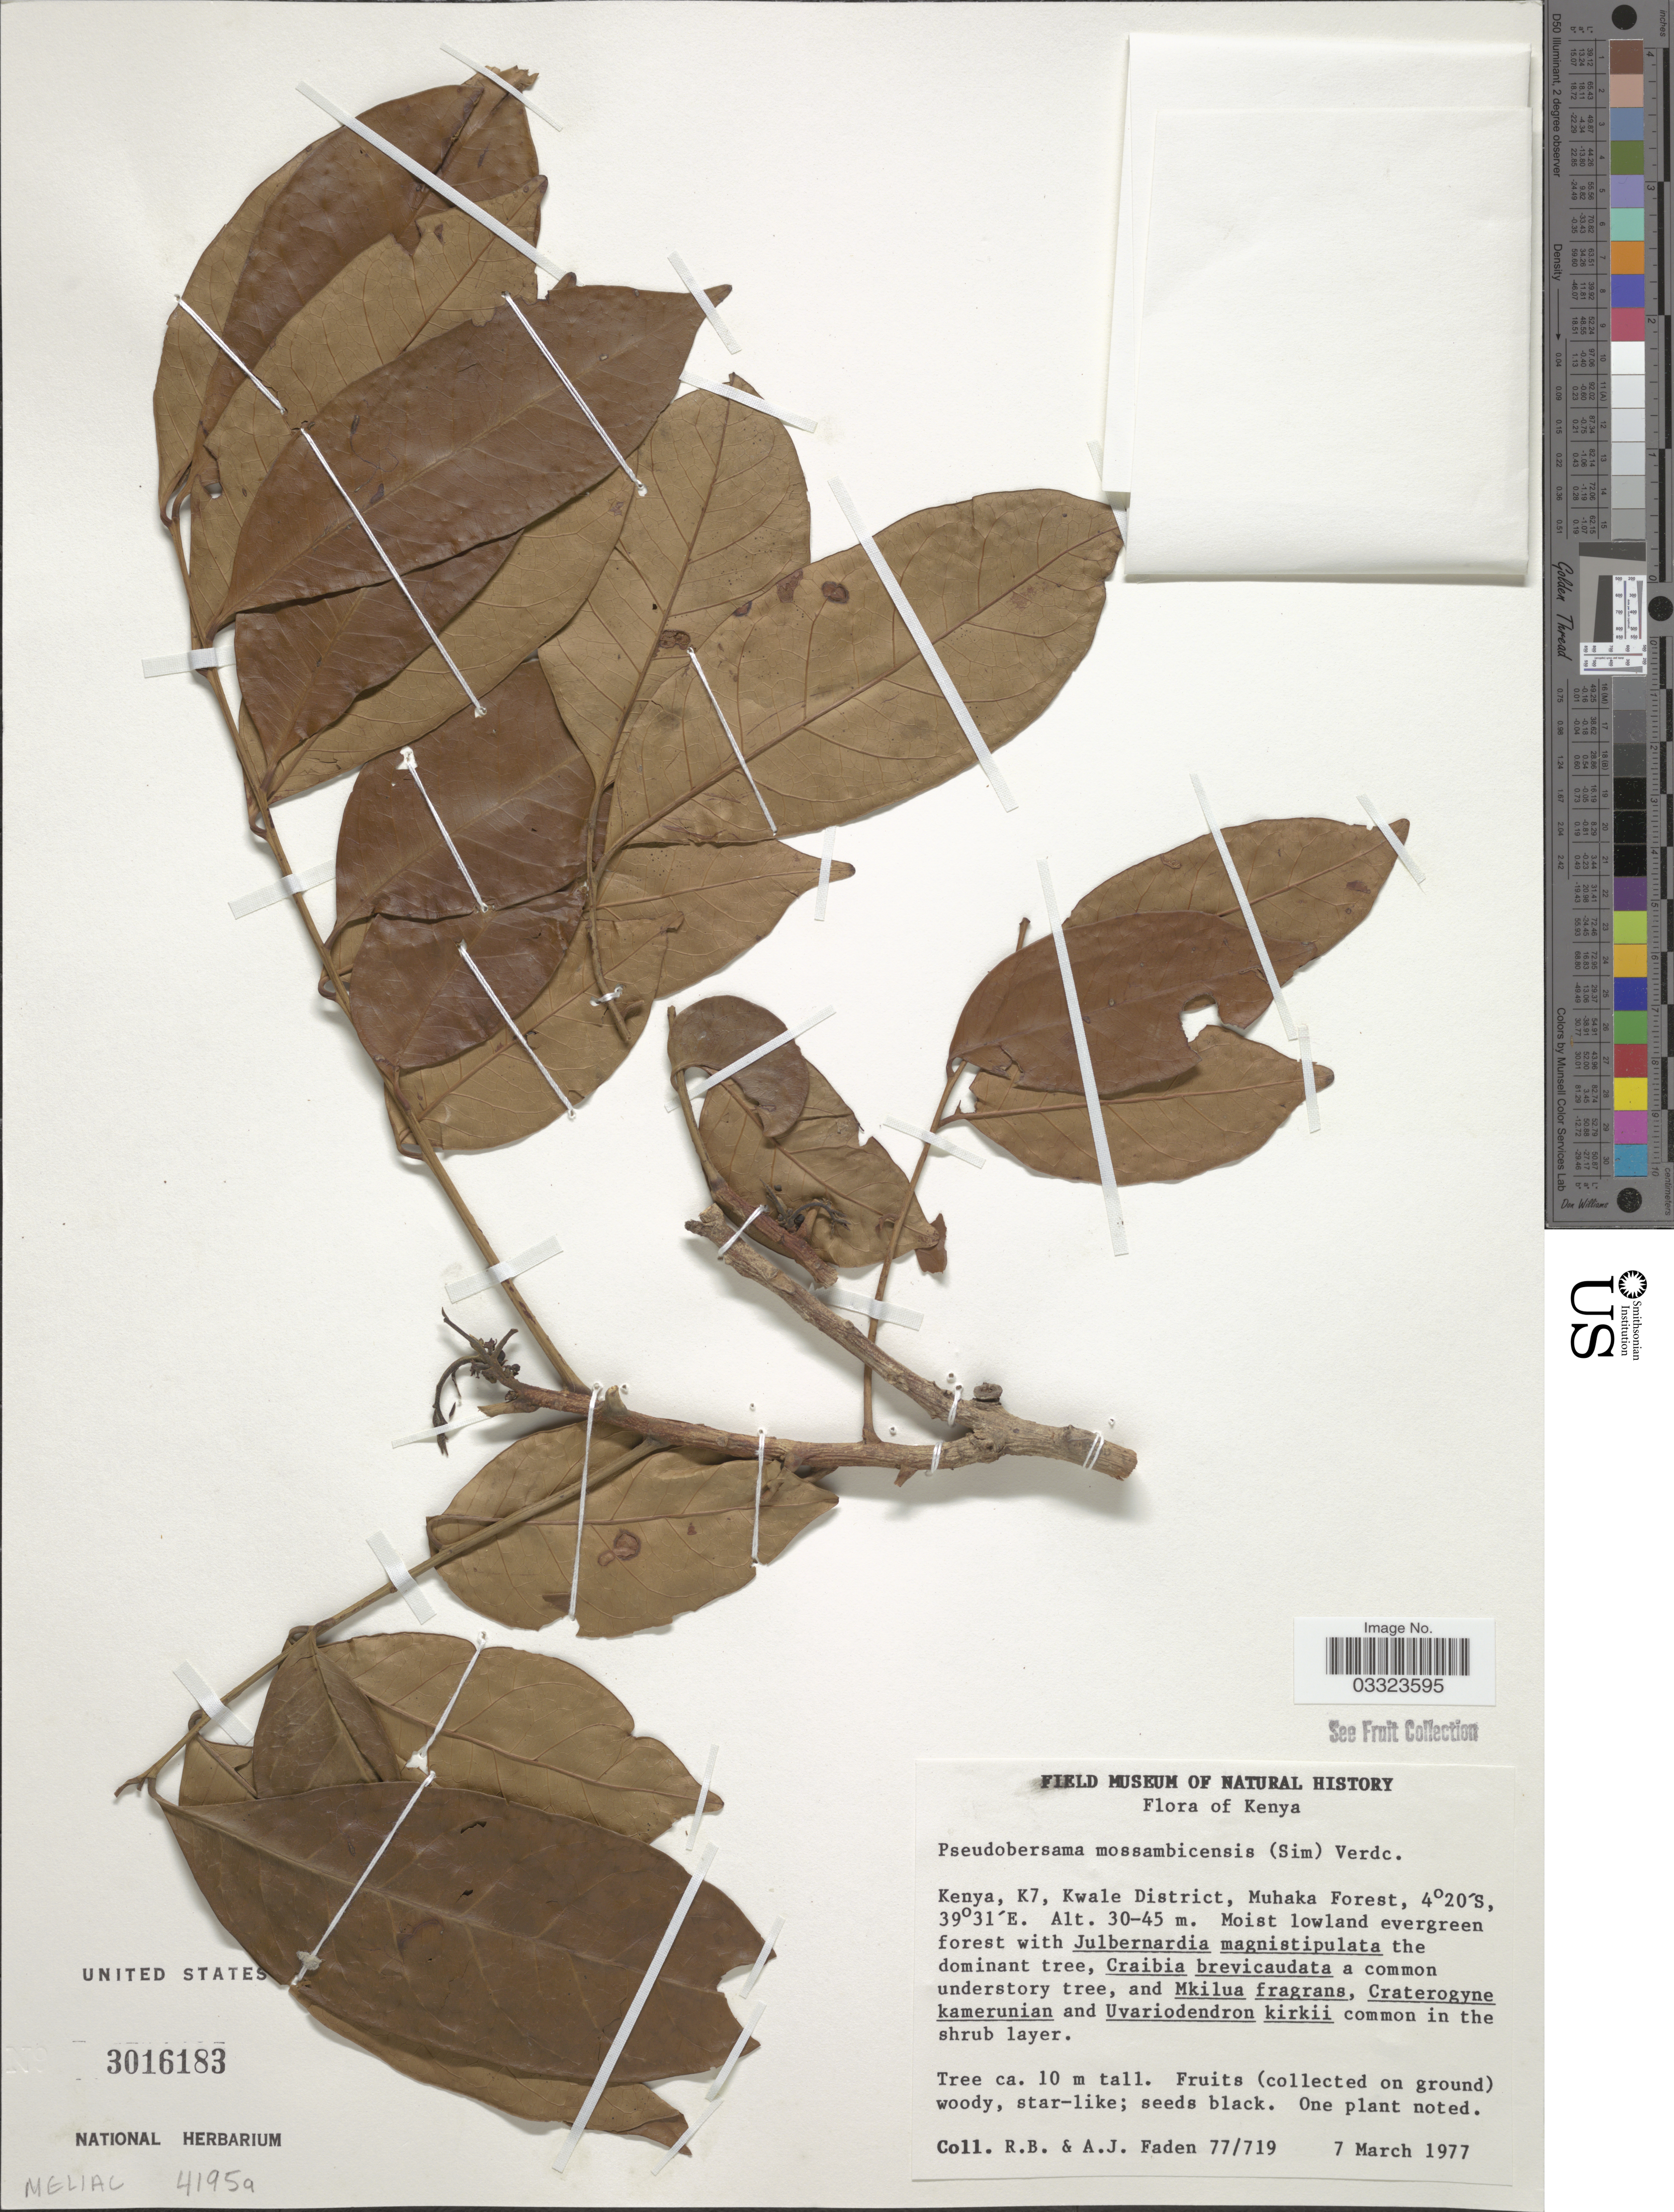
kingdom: Plantae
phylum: Tracheophyta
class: Magnoliopsida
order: Sapindales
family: Meliaceae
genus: Pseudobersama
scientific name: Pseudobersama mossambicensis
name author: (Sim) Verdc.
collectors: R. B. Faden & A. J. Faden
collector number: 77/719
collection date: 1977-03-07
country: Kenya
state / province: Kwale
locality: K7, Kwale District, Muhaka Forest.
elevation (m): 30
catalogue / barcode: US 3016183